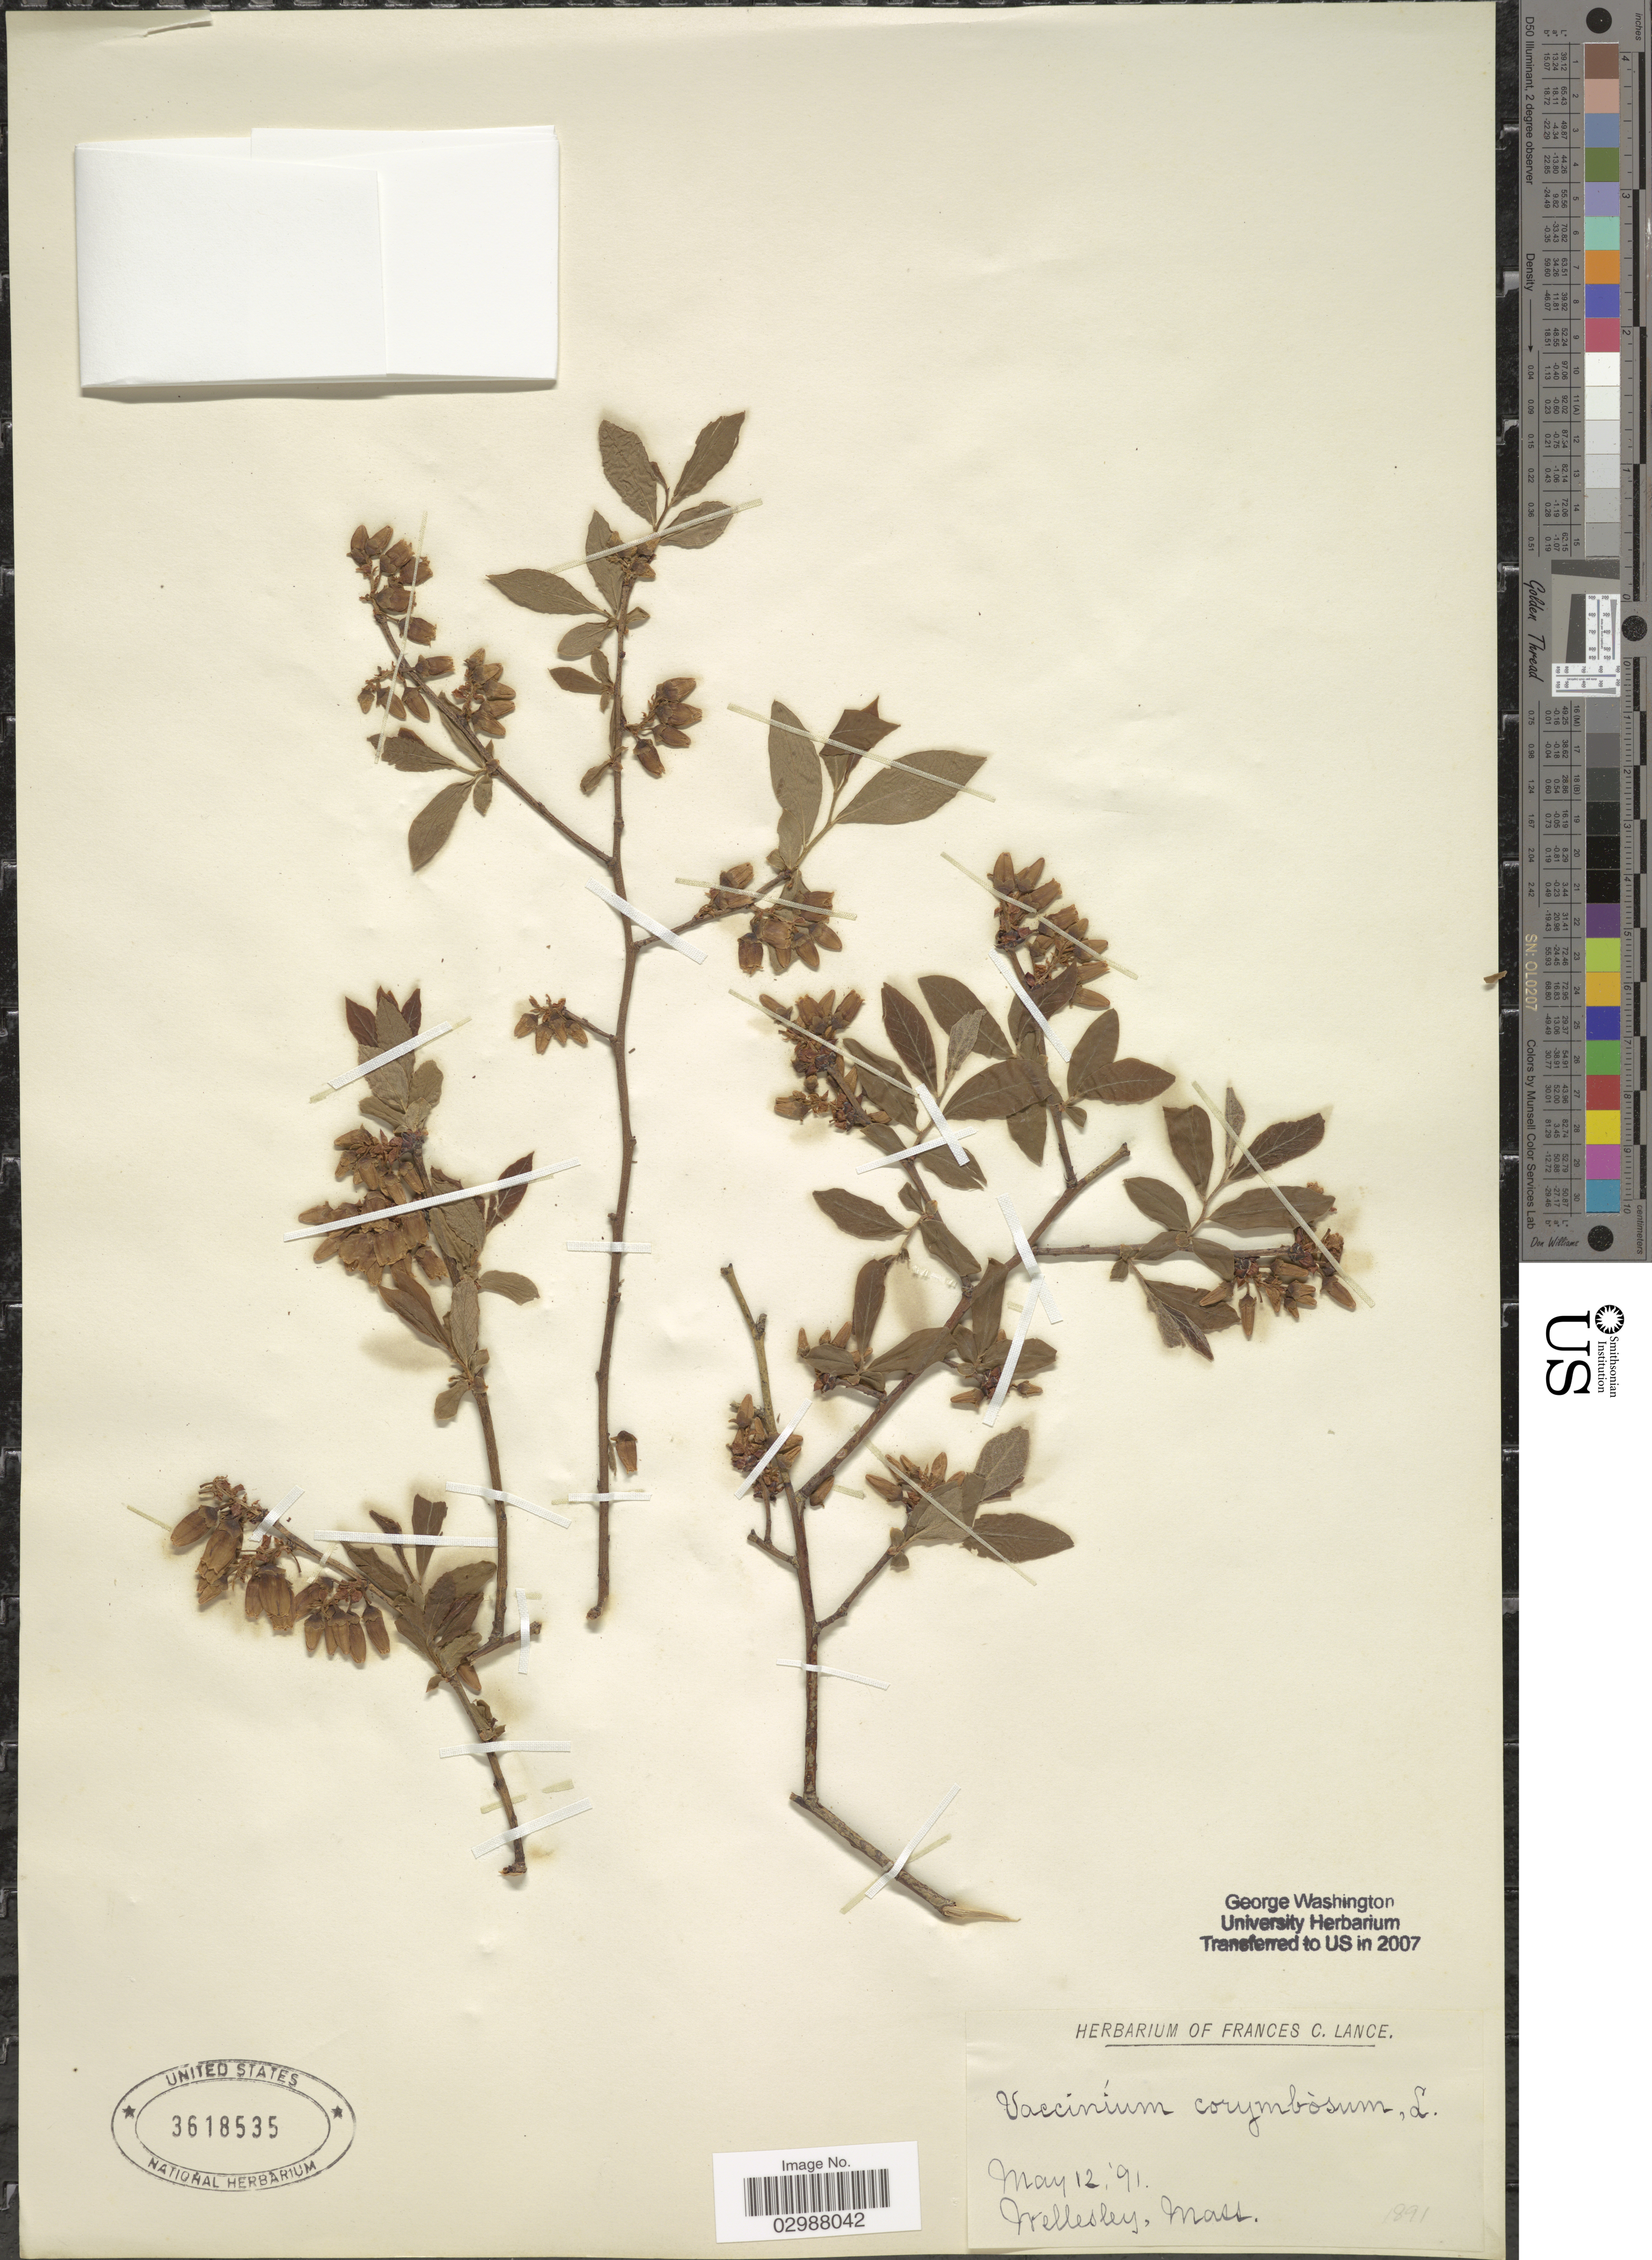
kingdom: Plantae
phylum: Tracheophyta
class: Magnoliopsida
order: Ericales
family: Ericaceae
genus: Vaccinium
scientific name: Vaccinium corymbosum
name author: L.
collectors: ex herb. Frances C. Lance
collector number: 1891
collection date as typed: Transcribed d/m/y: 12/5/91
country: United States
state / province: Massachusetts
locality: Wellesley.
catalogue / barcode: US 3618535